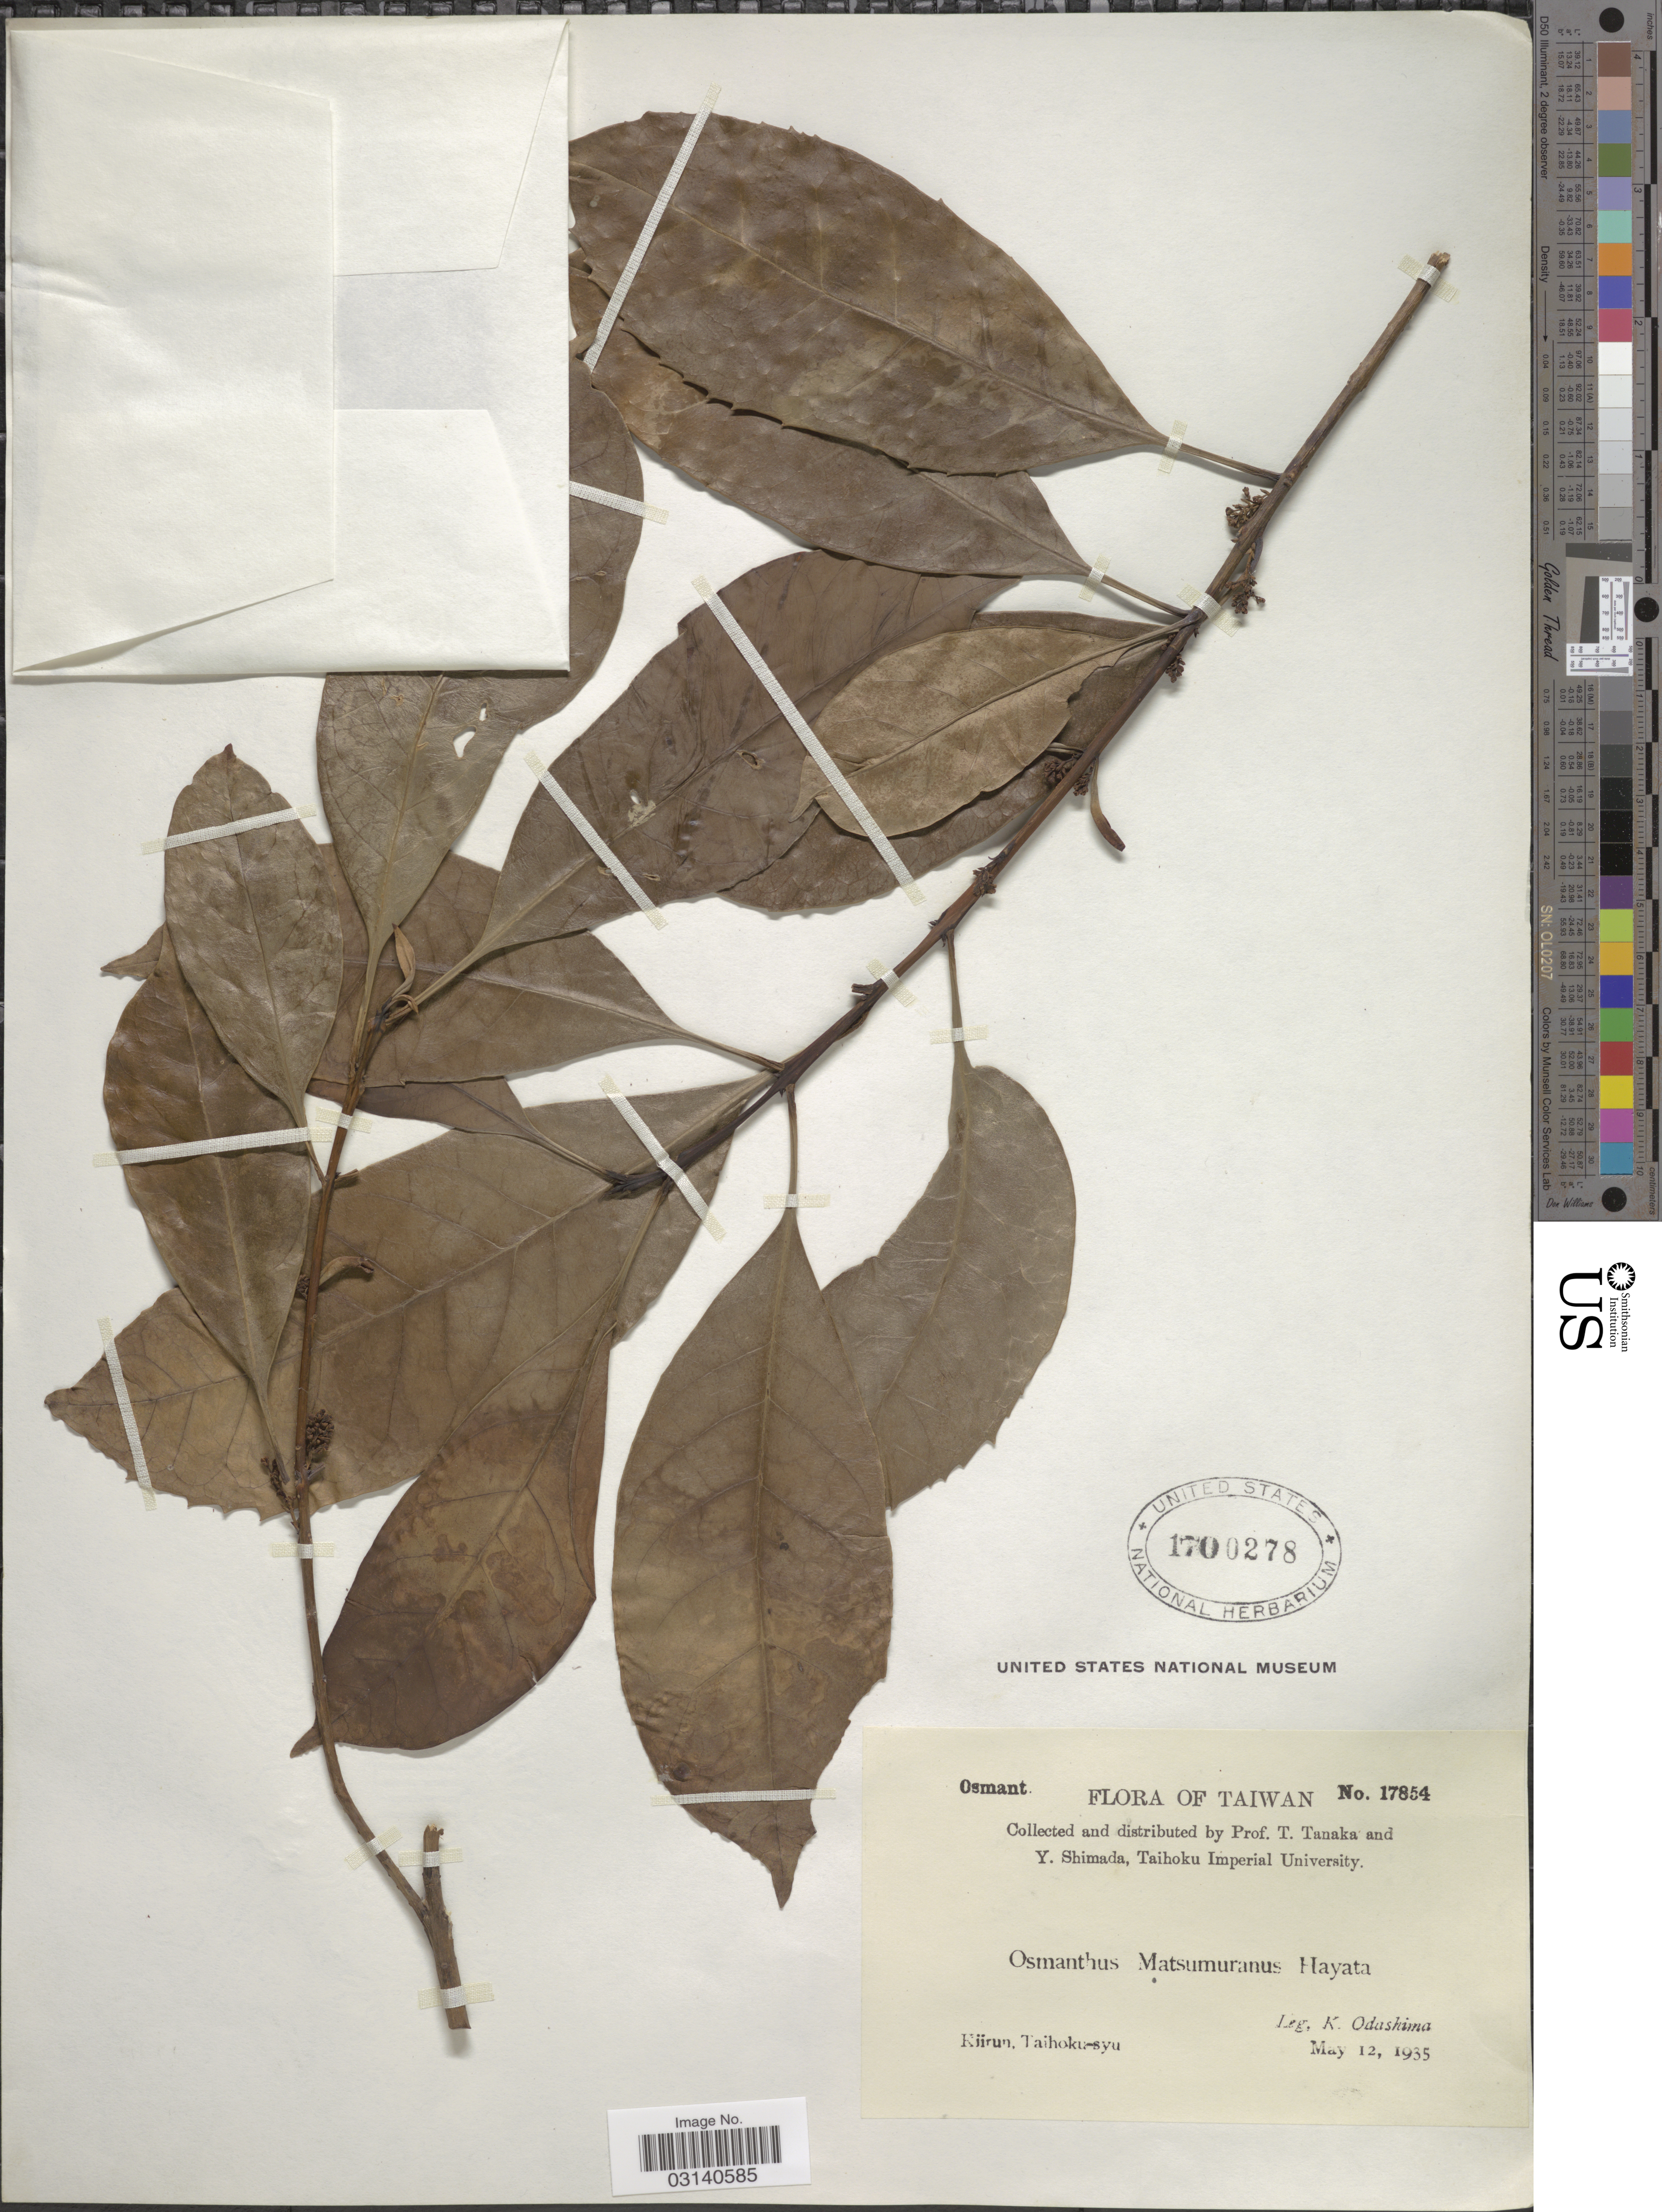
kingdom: Plantae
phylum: Tracheophyta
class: Magnoliopsida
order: Lamiales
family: Oleaceae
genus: Osmanthus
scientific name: Osmanthus matsumuranus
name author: Hayata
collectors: K. Odashima, T. Tanaka & Y. Shimada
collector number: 17854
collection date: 1935-05-12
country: Taiwan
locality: Kiirun, Taihoku-syu.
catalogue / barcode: US 1700278